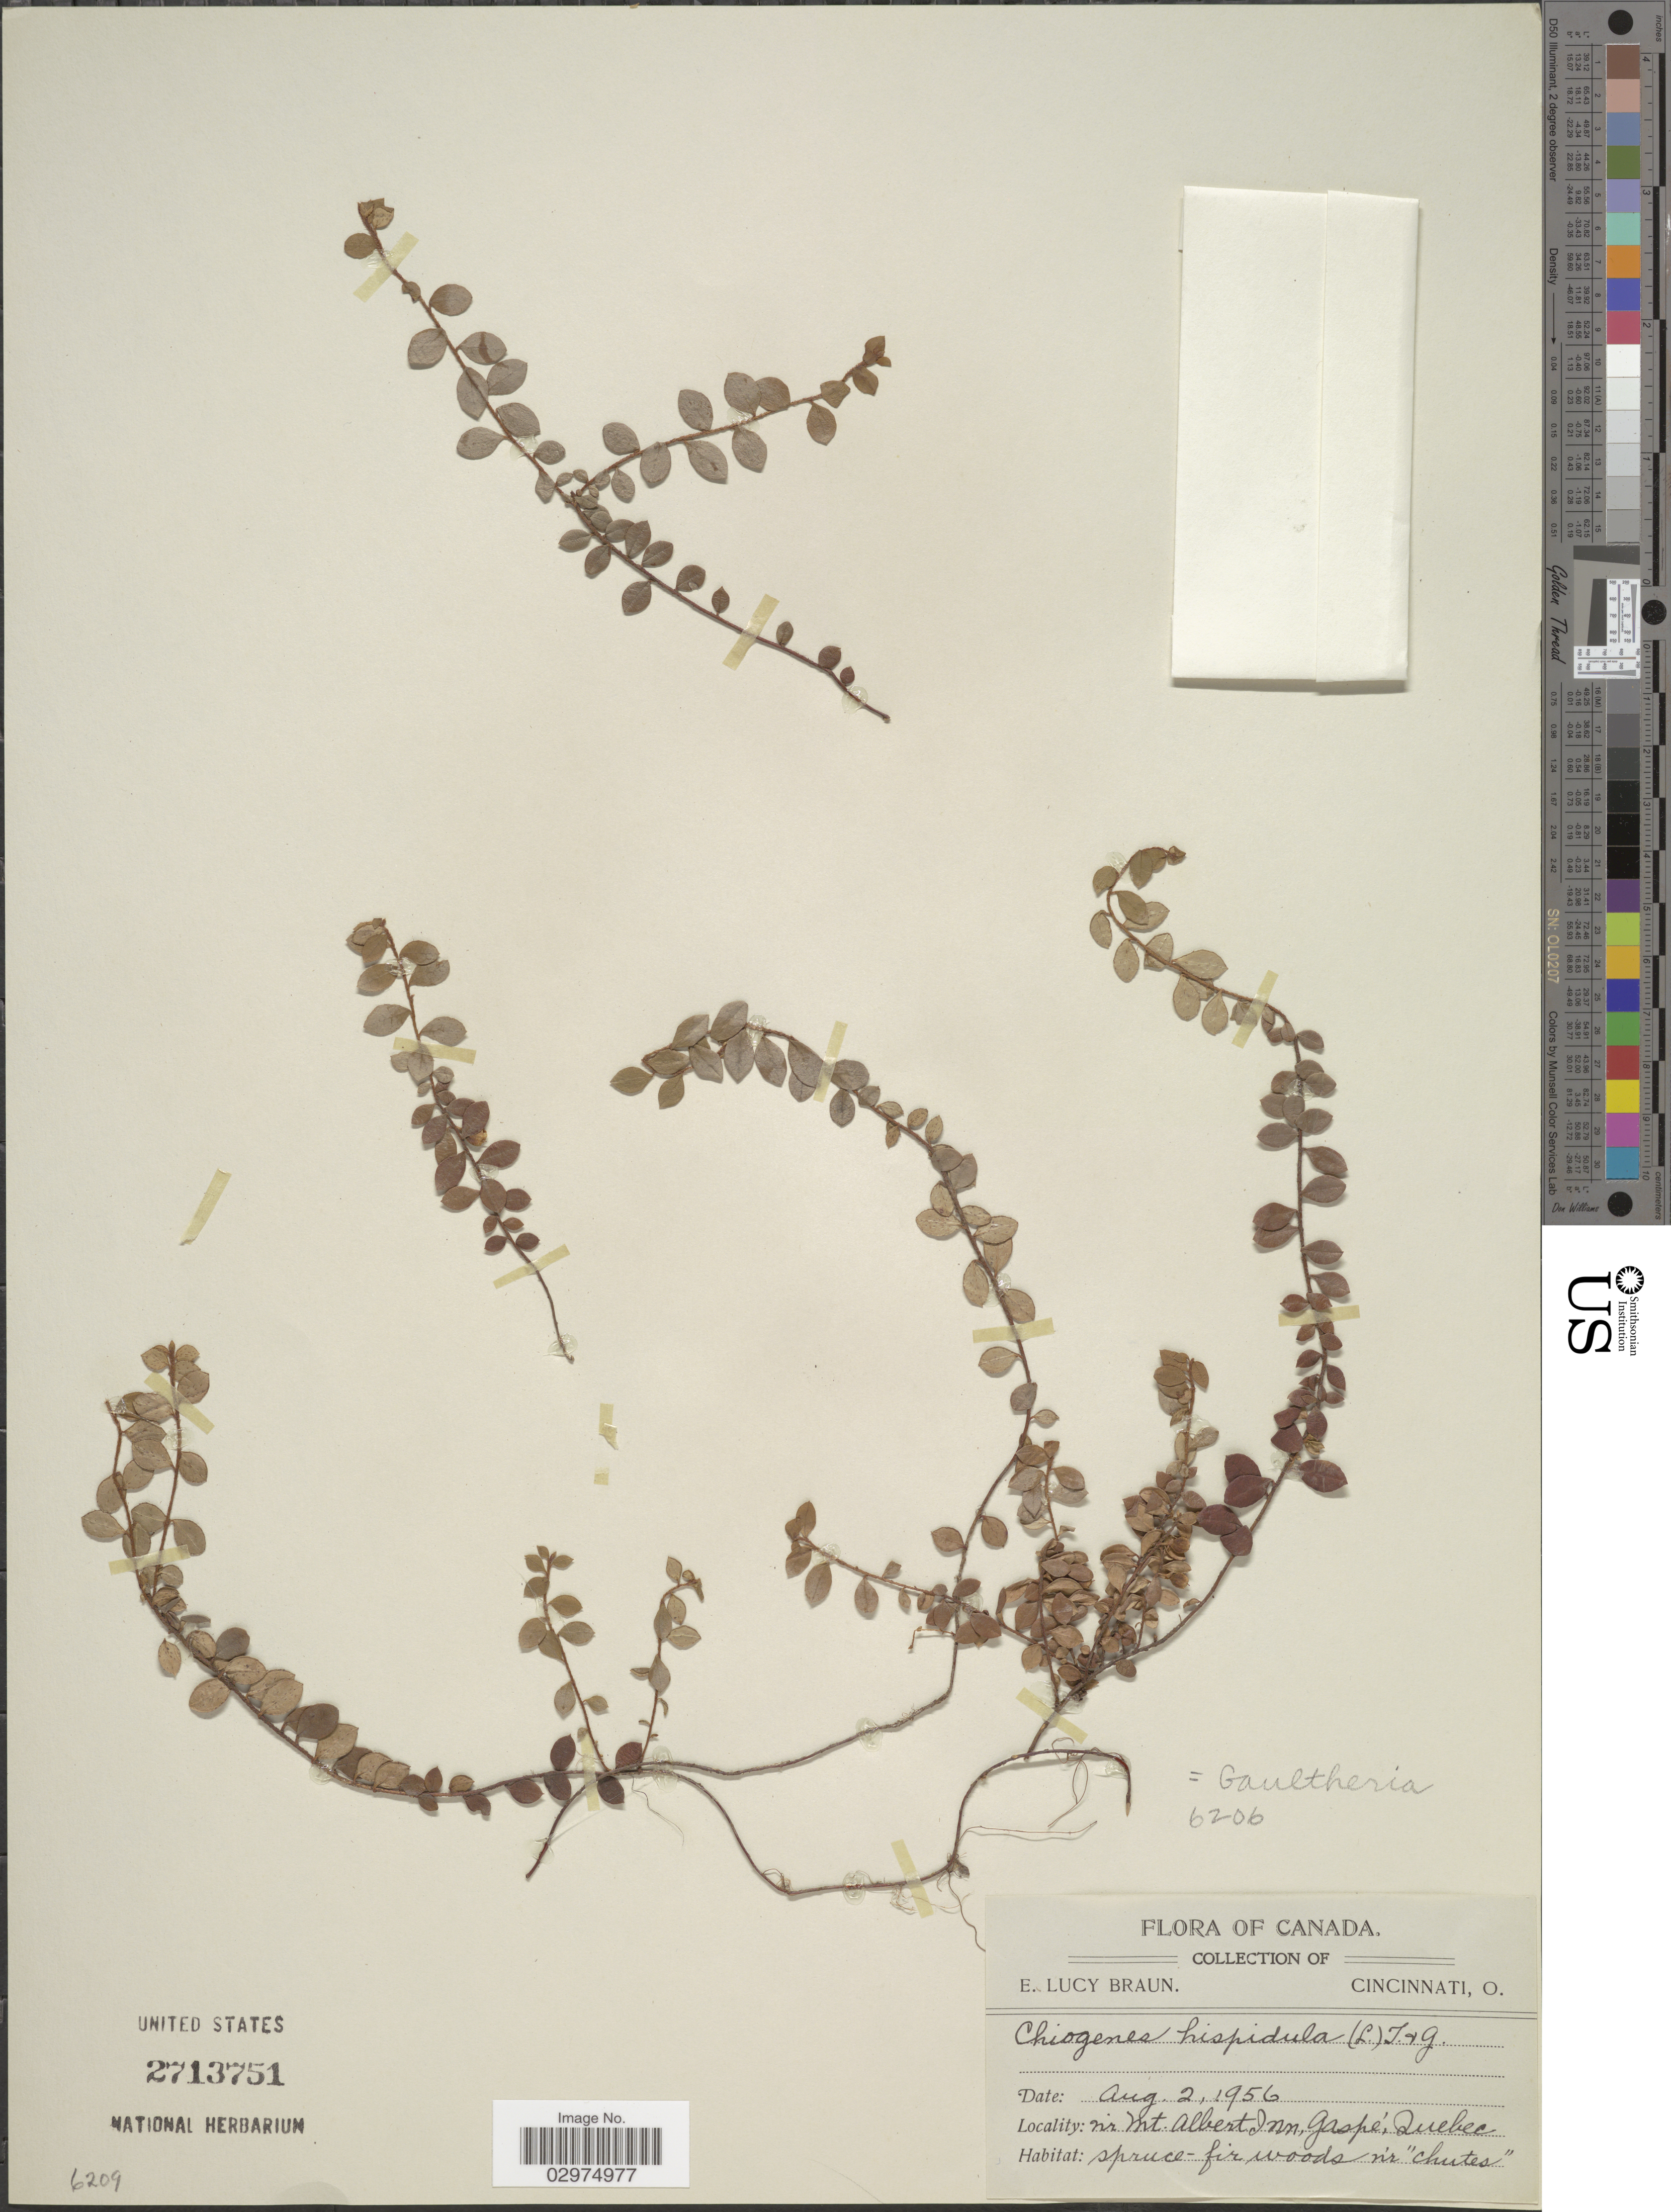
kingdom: Plantae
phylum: Tracheophyta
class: Magnoliopsida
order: Ericales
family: Ericaceae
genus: Gaultheria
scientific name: Gaultheria hispidula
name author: (L.) Muhl. ex Bigelow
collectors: E. L. Braun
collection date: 1956-08-02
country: Canada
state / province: Quebec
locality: Nr Mt. Albert Inn, Gaspé.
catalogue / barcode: US 2713751